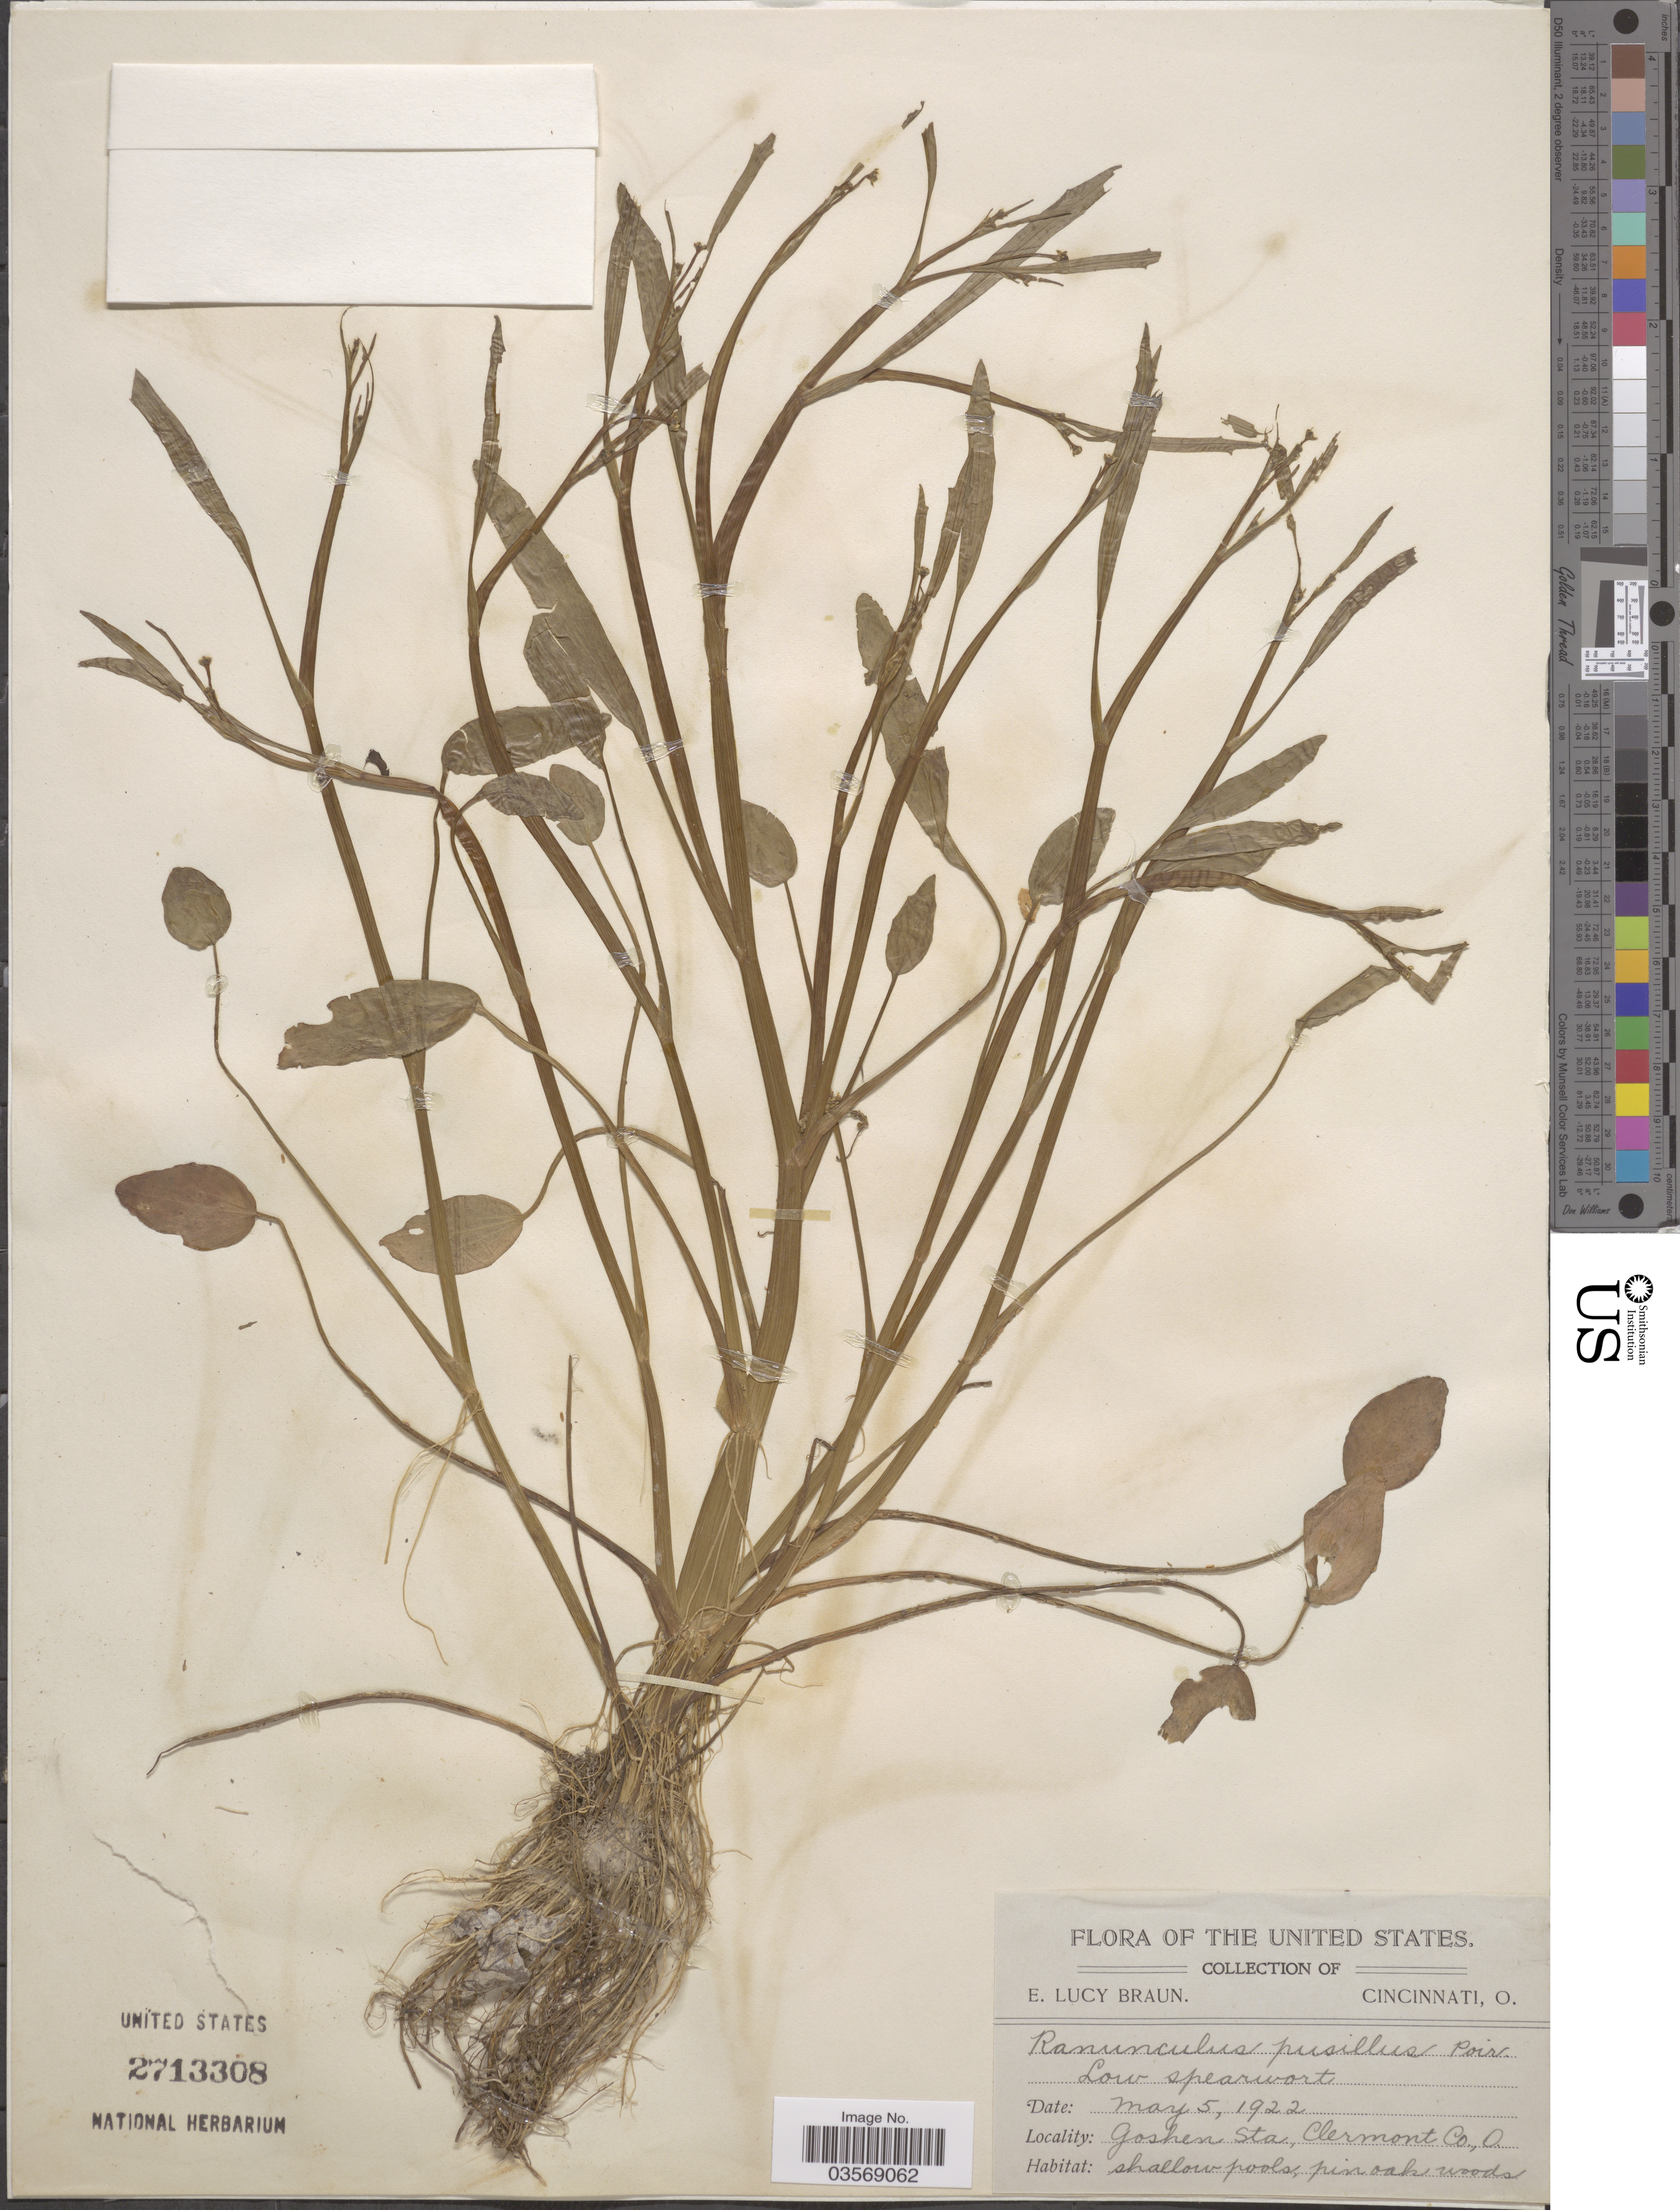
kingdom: Plantae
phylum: Tracheophyta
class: Magnoliopsida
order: Ranunculales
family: Ranunculaceae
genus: Ranunculus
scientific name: Ranunculus pusillus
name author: Poir.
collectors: E. L. Braun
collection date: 1922-05-05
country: United States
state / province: Ohio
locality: Goshen Sta., Clermont Co.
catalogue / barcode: US 2713308